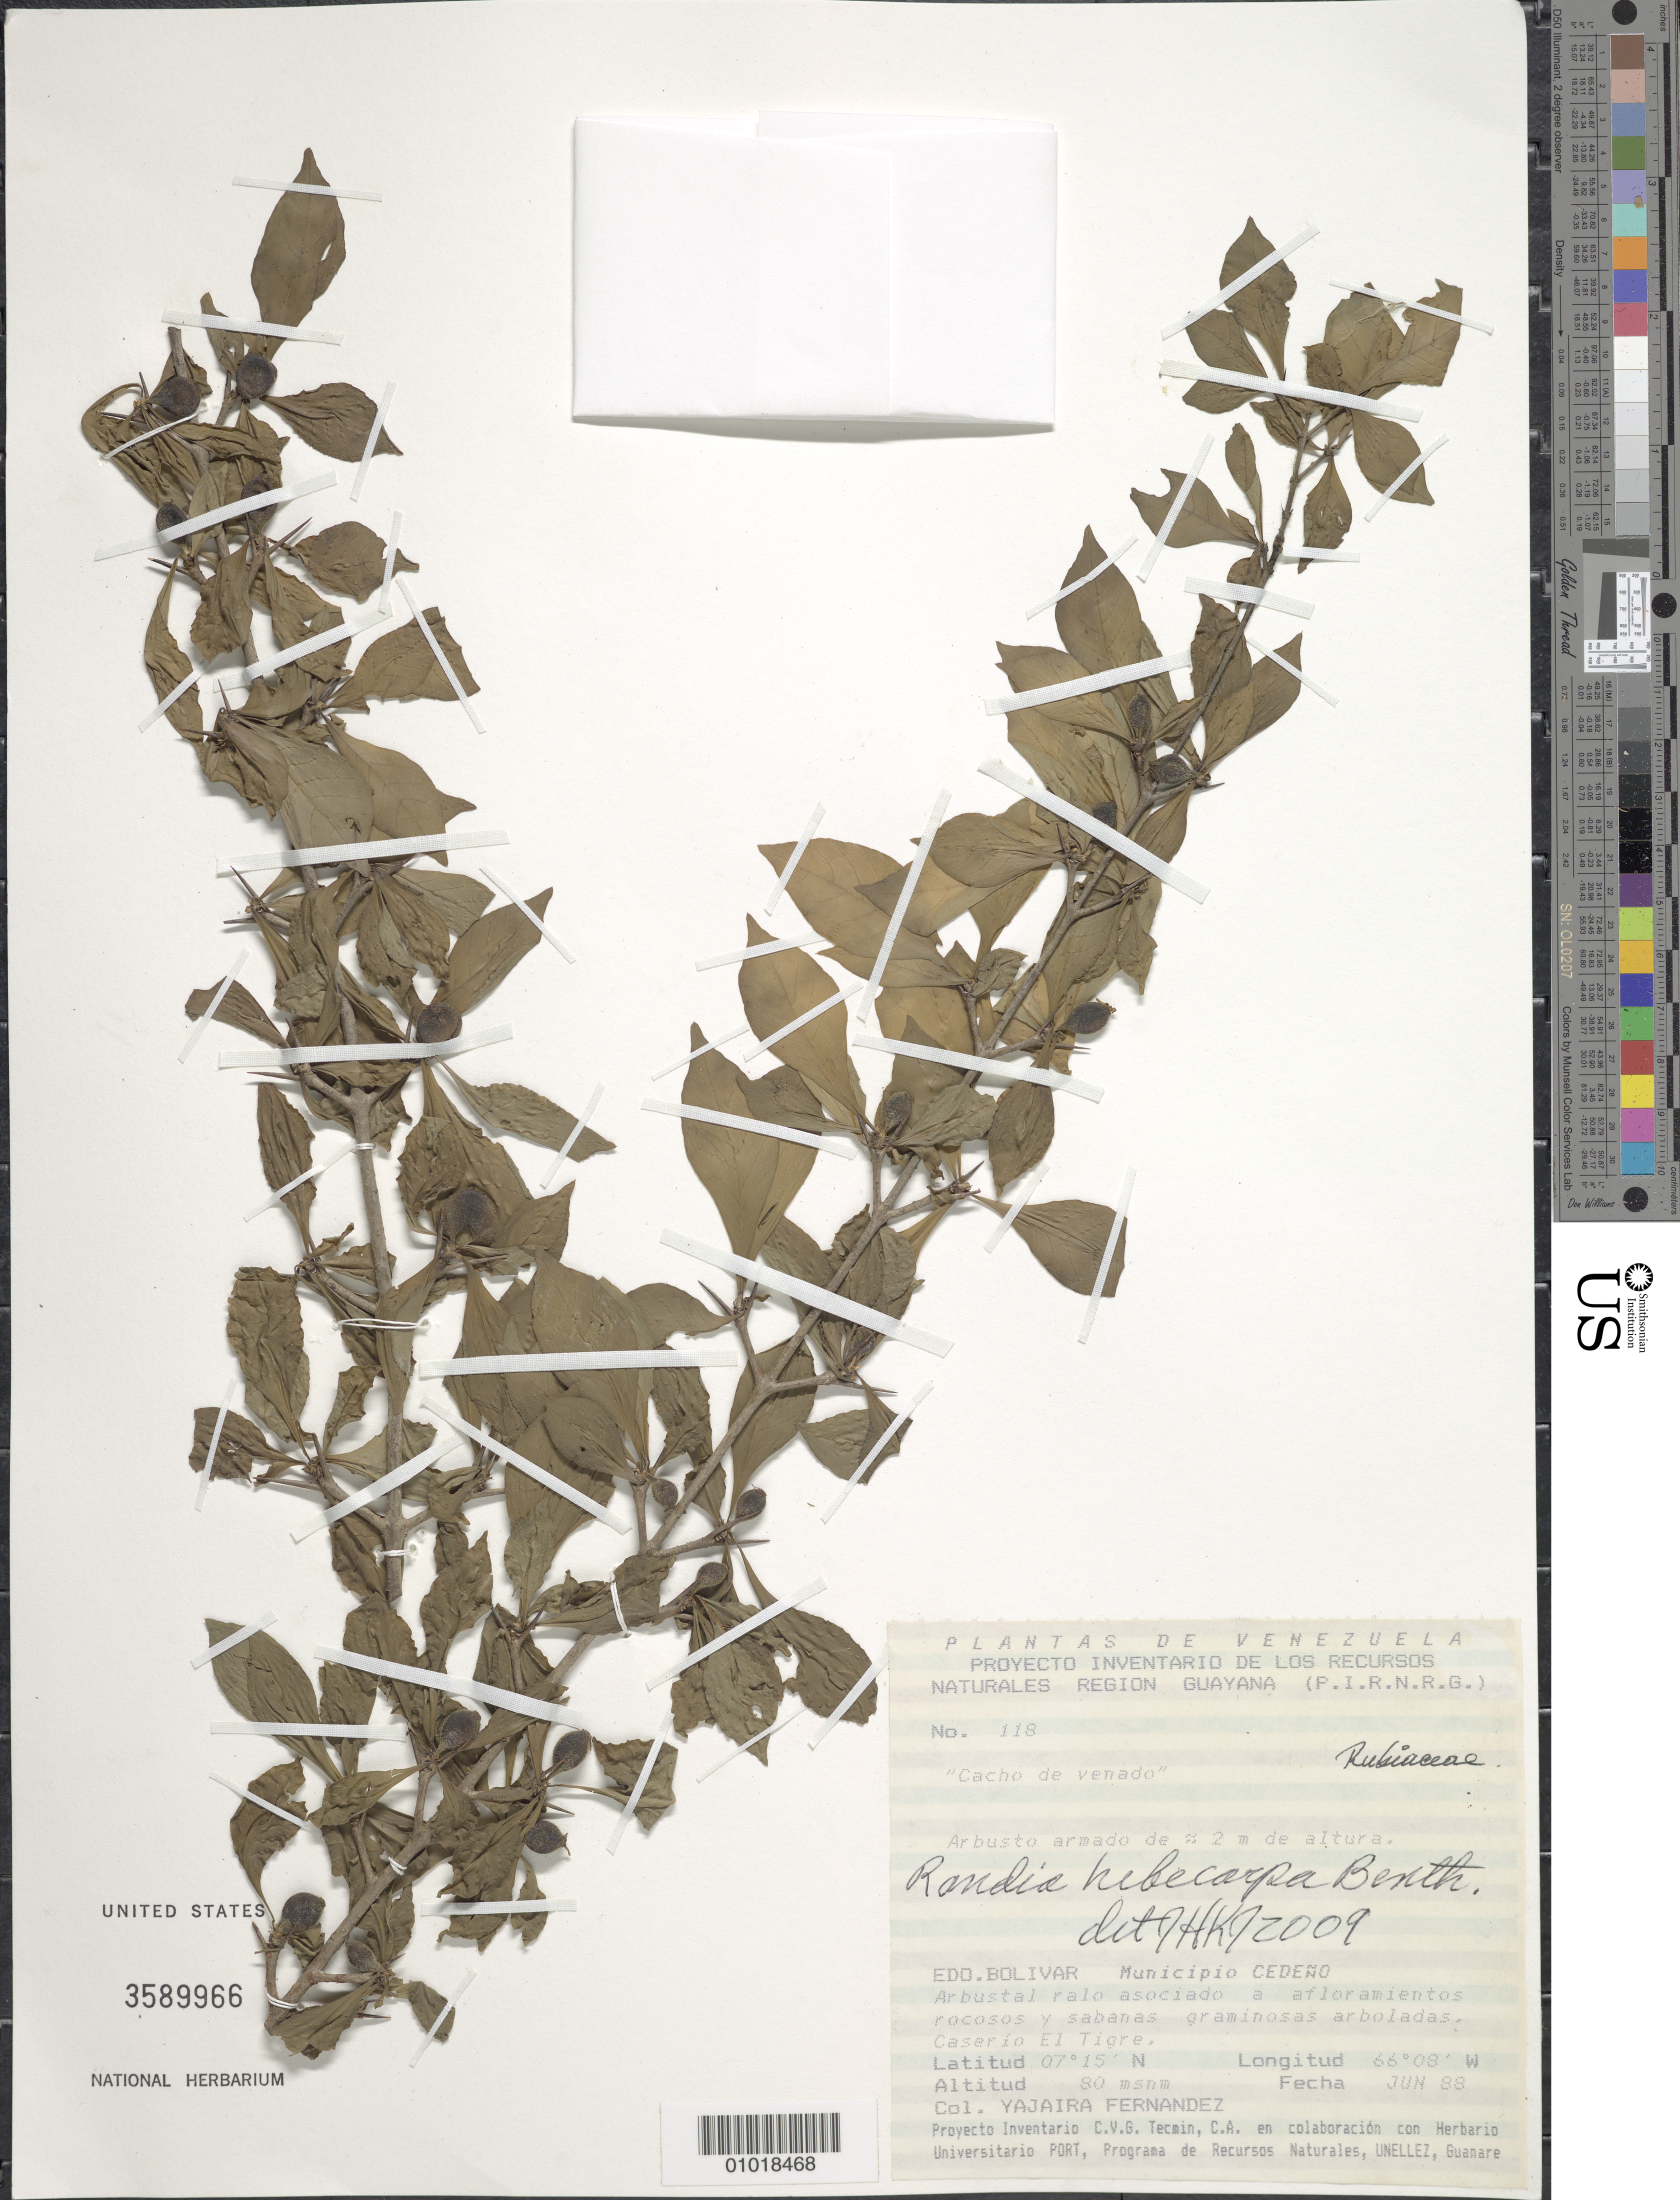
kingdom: Plantae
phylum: Tracheophyta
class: Magnoliopsida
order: Gentianales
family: Rubiaceae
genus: Randia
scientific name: Randia hebecarpa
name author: Benth.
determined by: Kirkbride, J. H.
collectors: Y. Fernandez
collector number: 118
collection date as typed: Jun-88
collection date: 1988-06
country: Venezuela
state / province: Bolívar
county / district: Cedeño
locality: Caserio El Tigre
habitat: Arbustal ralo asociado a afloramientos rocosos y sabanas graminosas arboladas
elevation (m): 80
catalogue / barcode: US 3589966